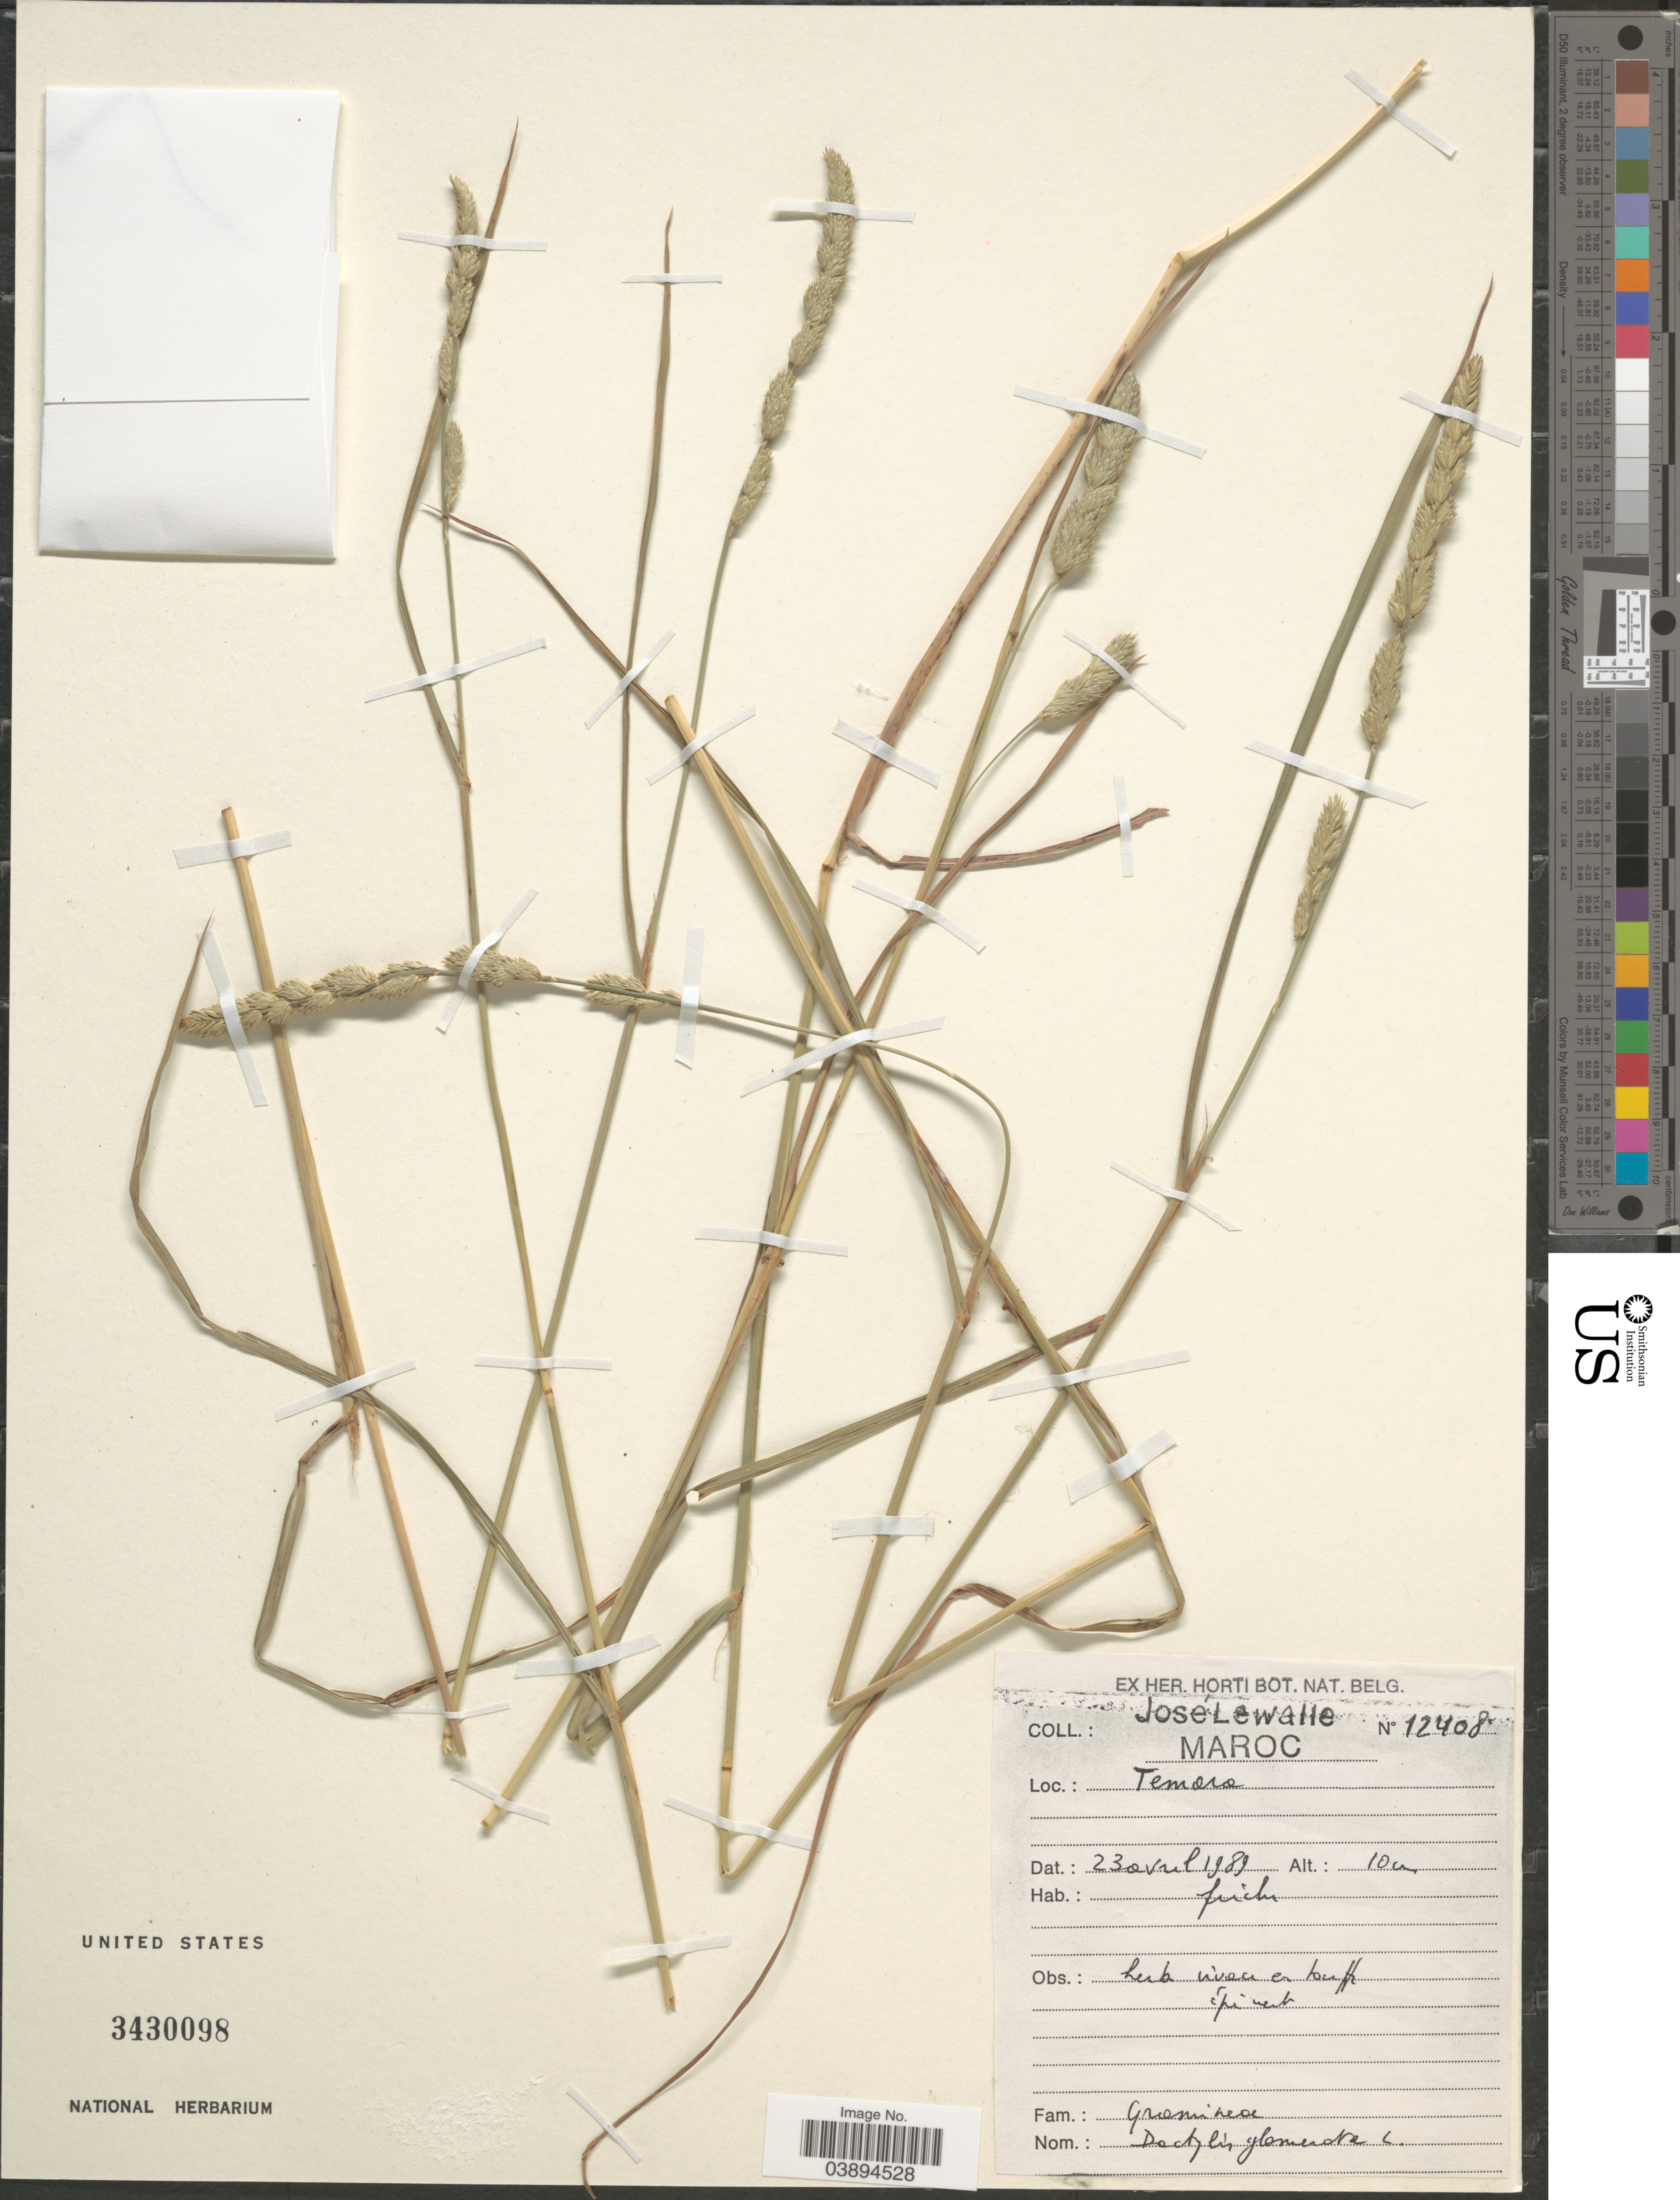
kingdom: Plantae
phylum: Tracheophyta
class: Liliopsida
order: Poales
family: Poaceae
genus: Dactylis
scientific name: Dactylis glomerata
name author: L.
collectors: J. Lewalle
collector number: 12408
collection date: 1989-04-23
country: Morocco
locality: Temora.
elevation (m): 10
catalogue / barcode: US 3430098